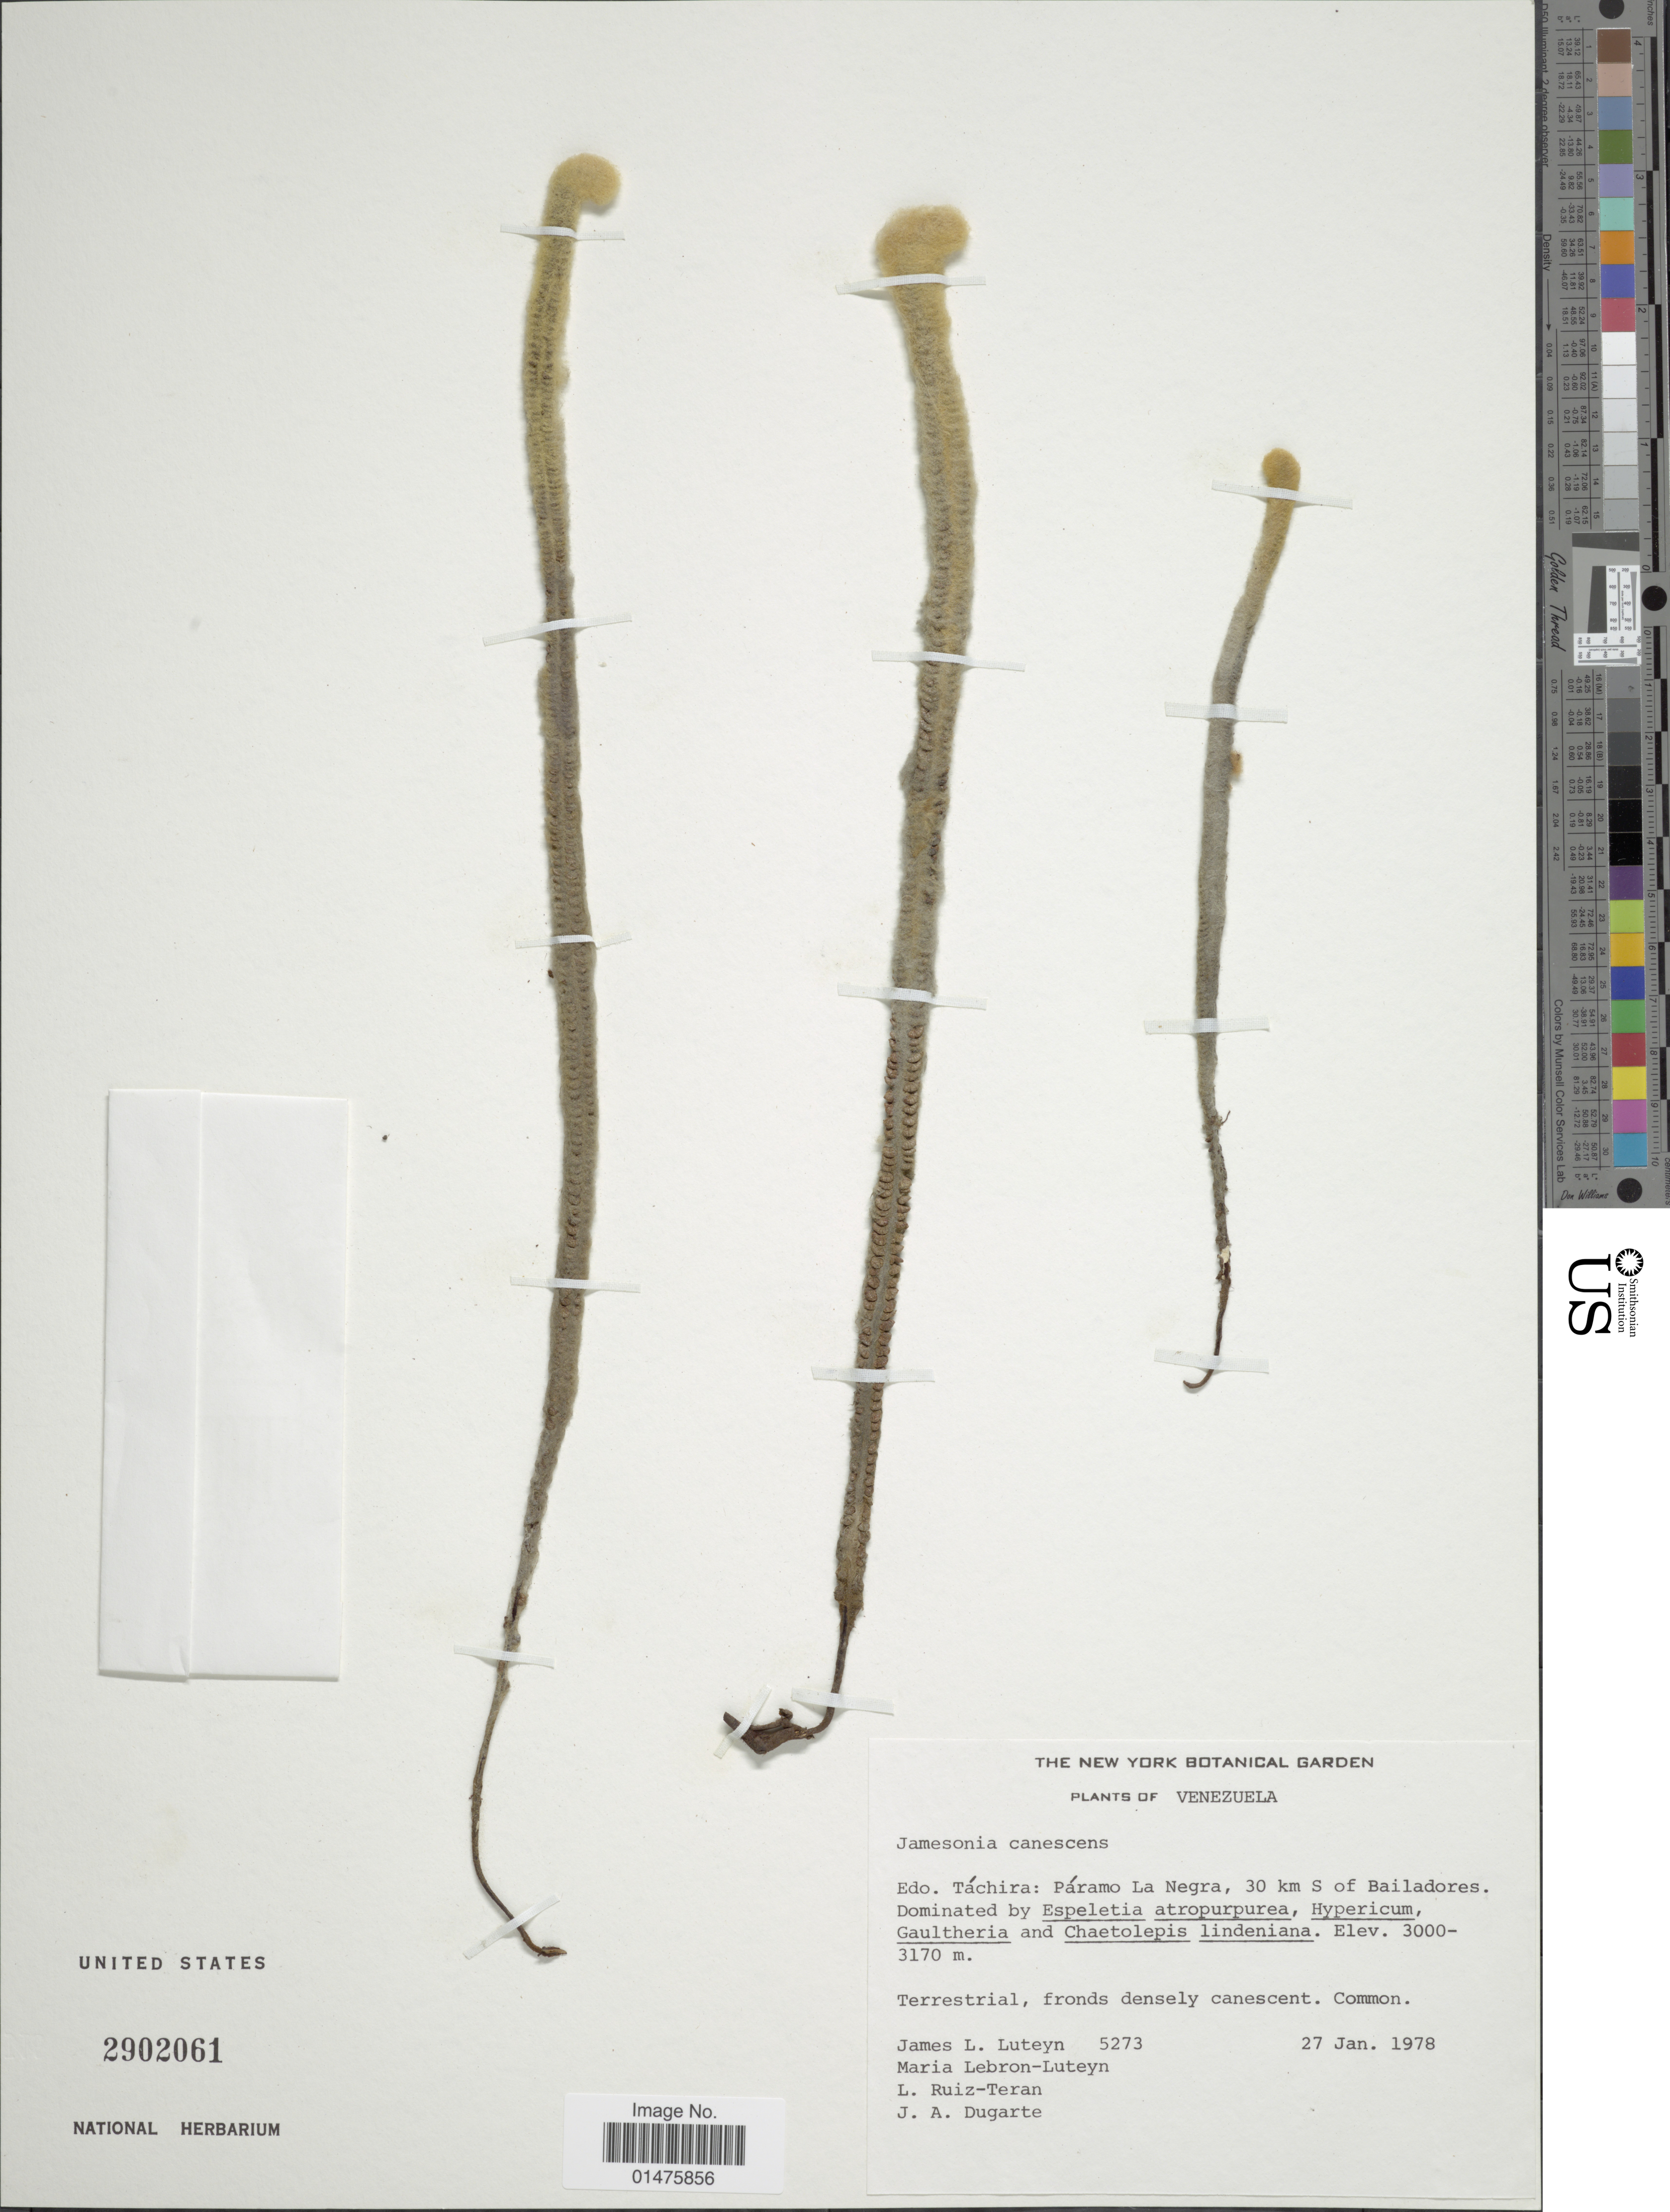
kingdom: Plantae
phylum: Tracheophyta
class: Polypodiopsida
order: Polypodiales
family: Pteridaceae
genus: Jamesonia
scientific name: Jamesonia canescens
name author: Kunze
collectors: J. L. Luteyn, M. L. Lebrón-Luteyn, L. Teran & J. Dugarte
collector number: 5273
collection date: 1978-01-27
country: Venezuela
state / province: Tachira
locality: Páramo La Negra, 30 km S of Bailadores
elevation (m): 3000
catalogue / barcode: US 2902061